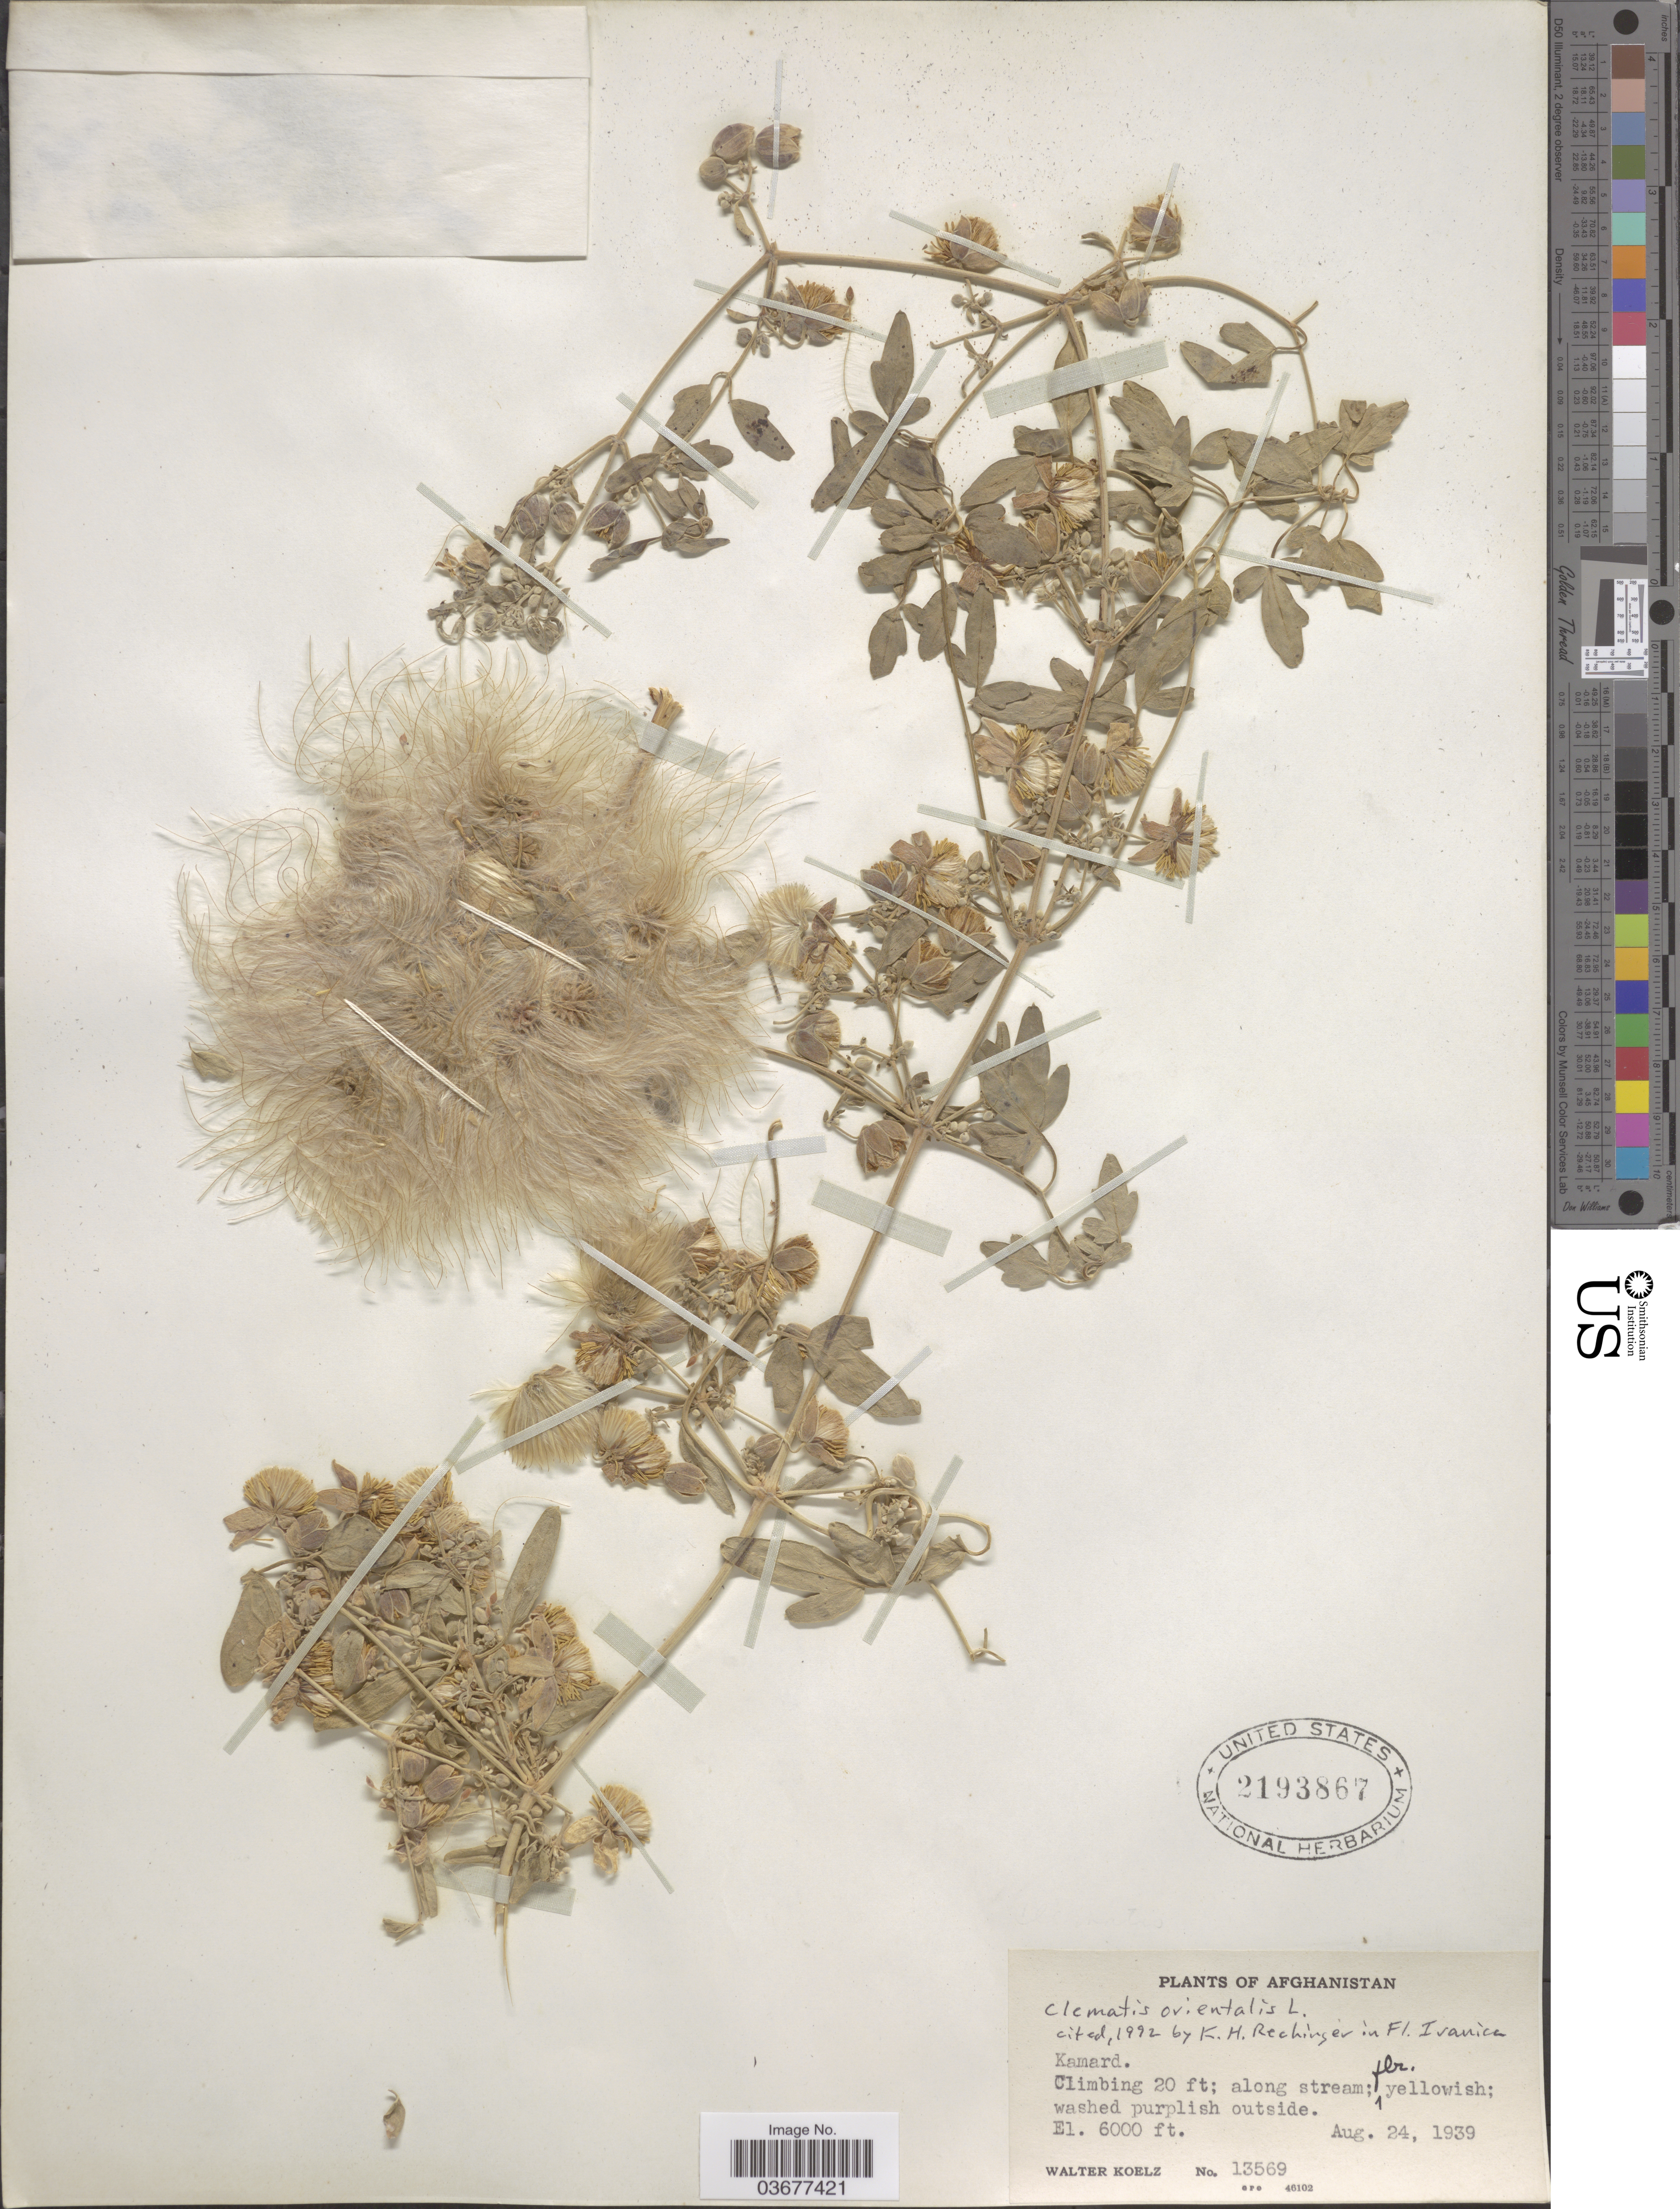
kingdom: Plantae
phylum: Tracheophyta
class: Magnoliopsida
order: Ranunculales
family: Ranunculaceae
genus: Clematis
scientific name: Clematis orientalis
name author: L.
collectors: W. N. Koelz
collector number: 13569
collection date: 1939-08-24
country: Afghanistan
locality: Kamard.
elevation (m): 1829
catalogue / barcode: US 2193867